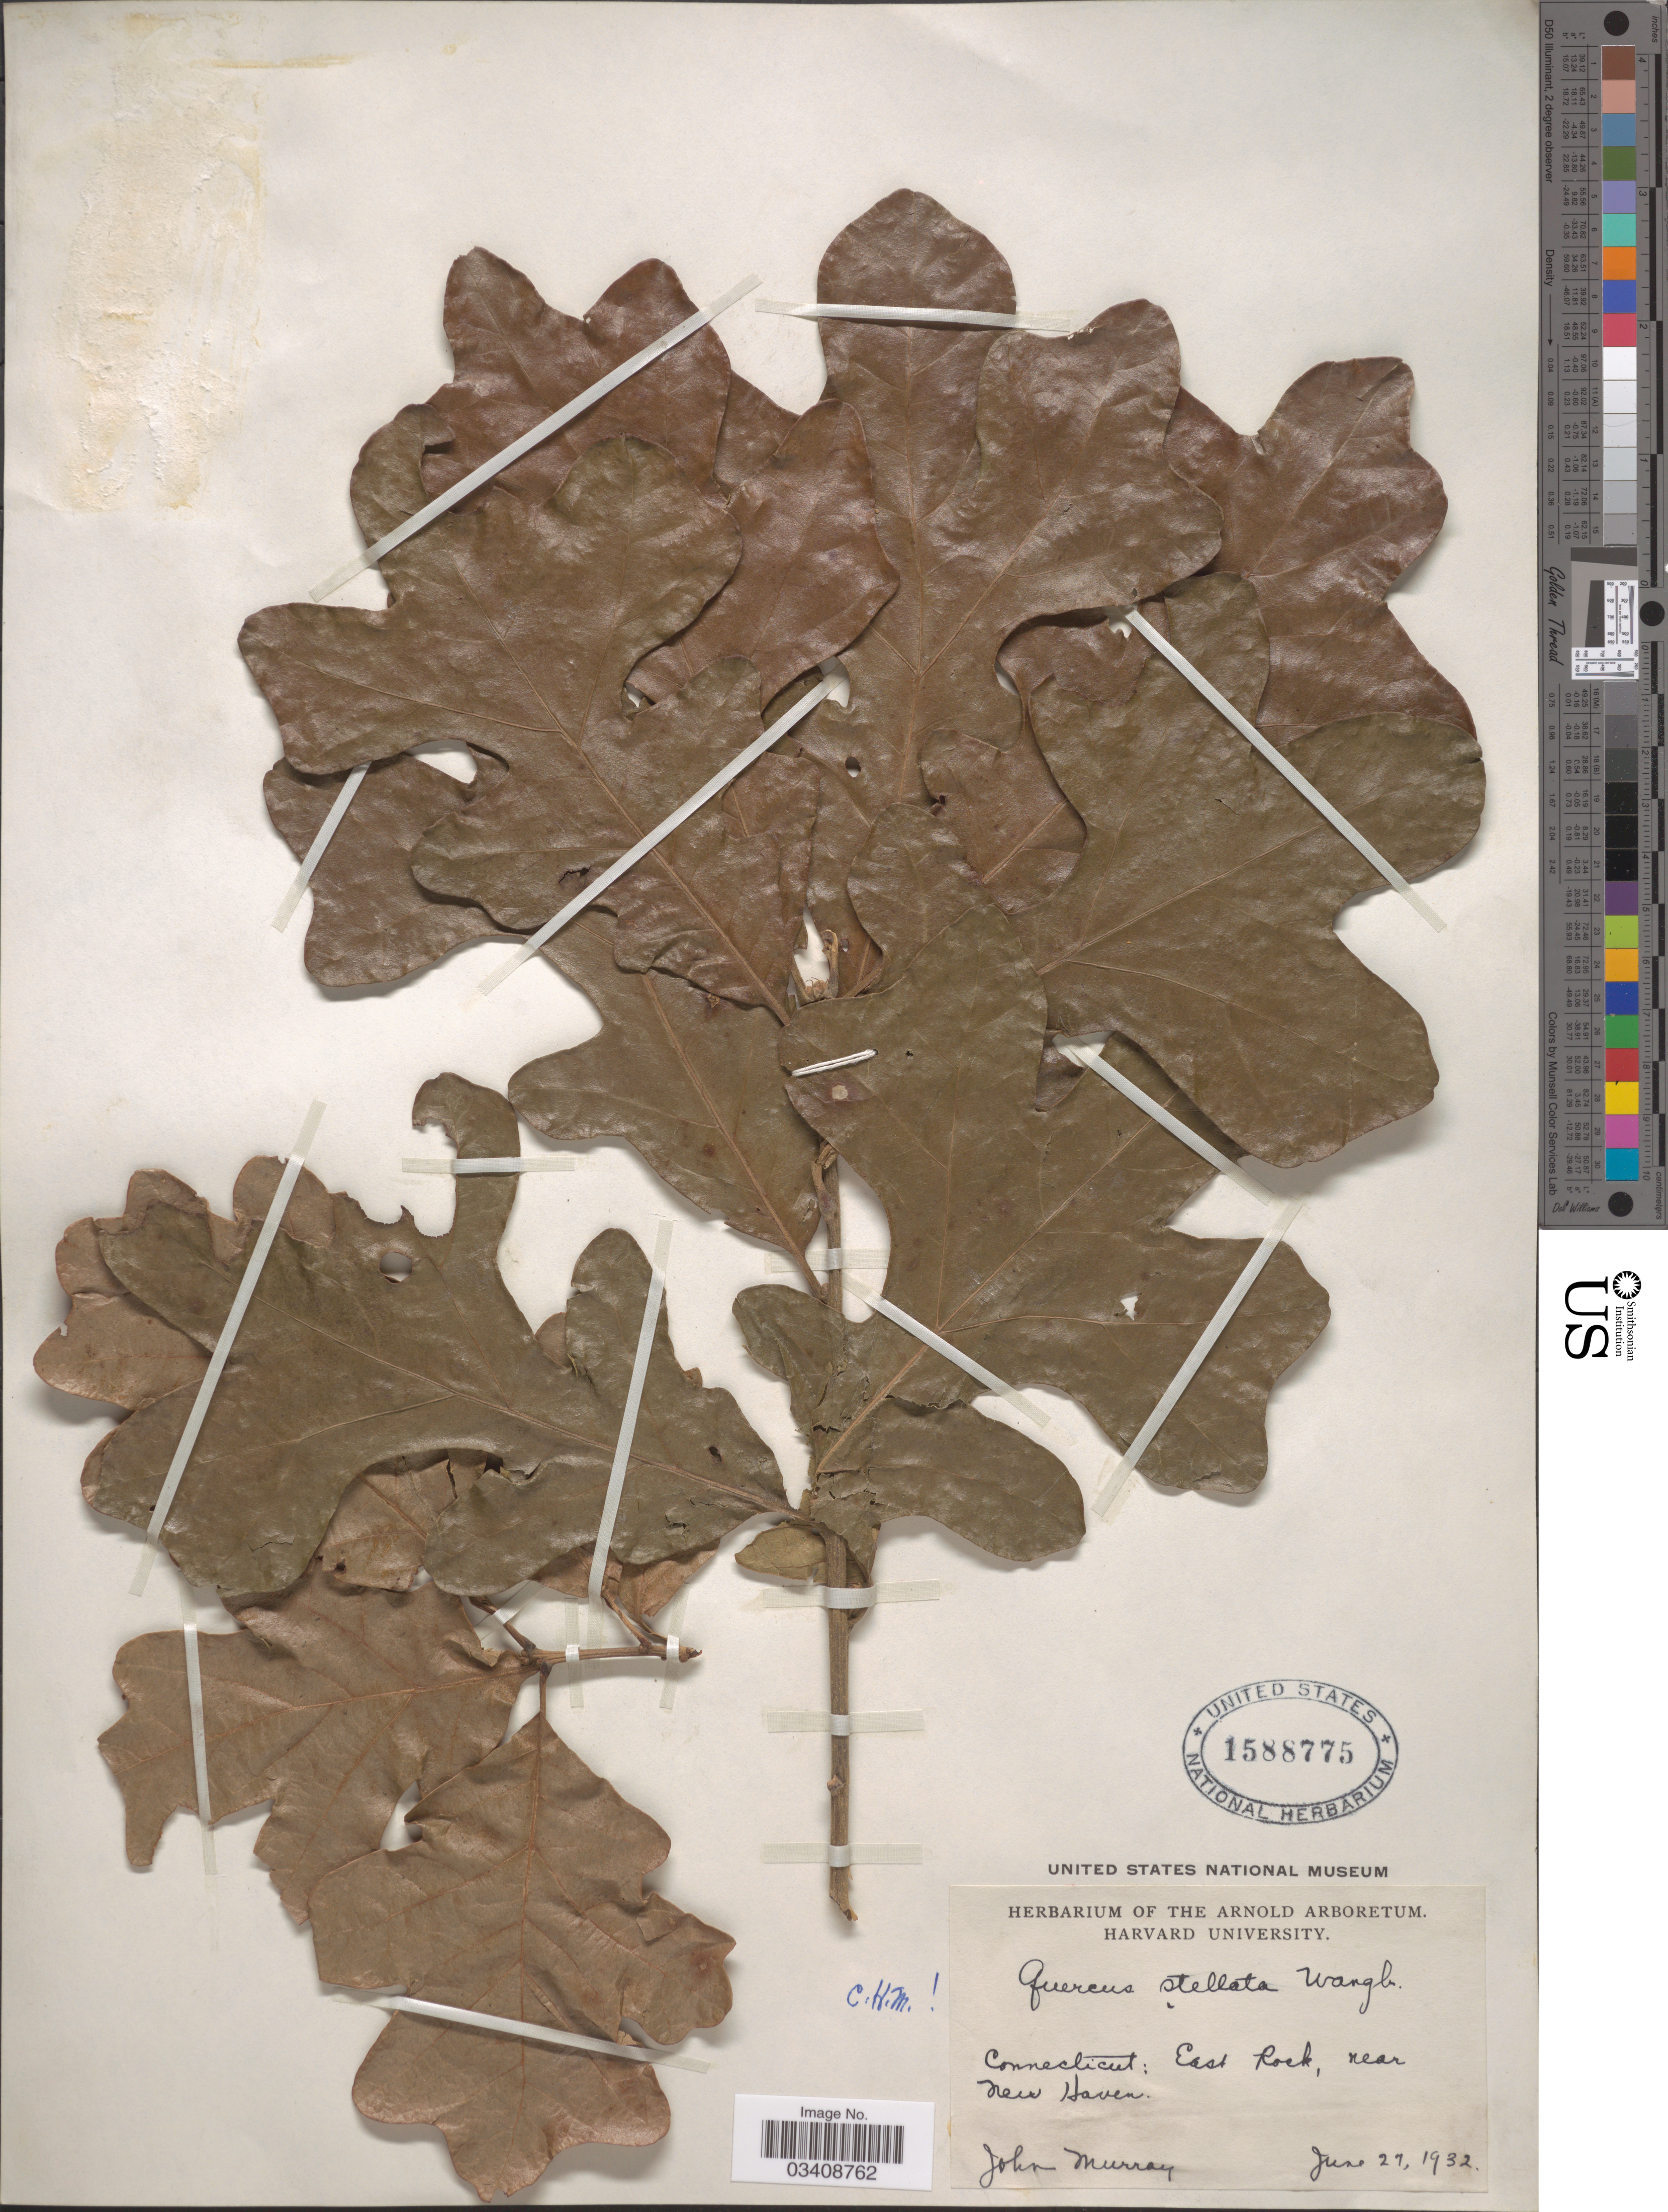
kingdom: Plantae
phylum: Tracheophyta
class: Magnoliopsida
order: Fagales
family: Fagaceae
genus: Quercus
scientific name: Quercus stellata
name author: Wangenh.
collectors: J. Murray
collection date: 1932-06-27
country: United States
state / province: Connecticut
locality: East Rock, near New Haven.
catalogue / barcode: US 1588775